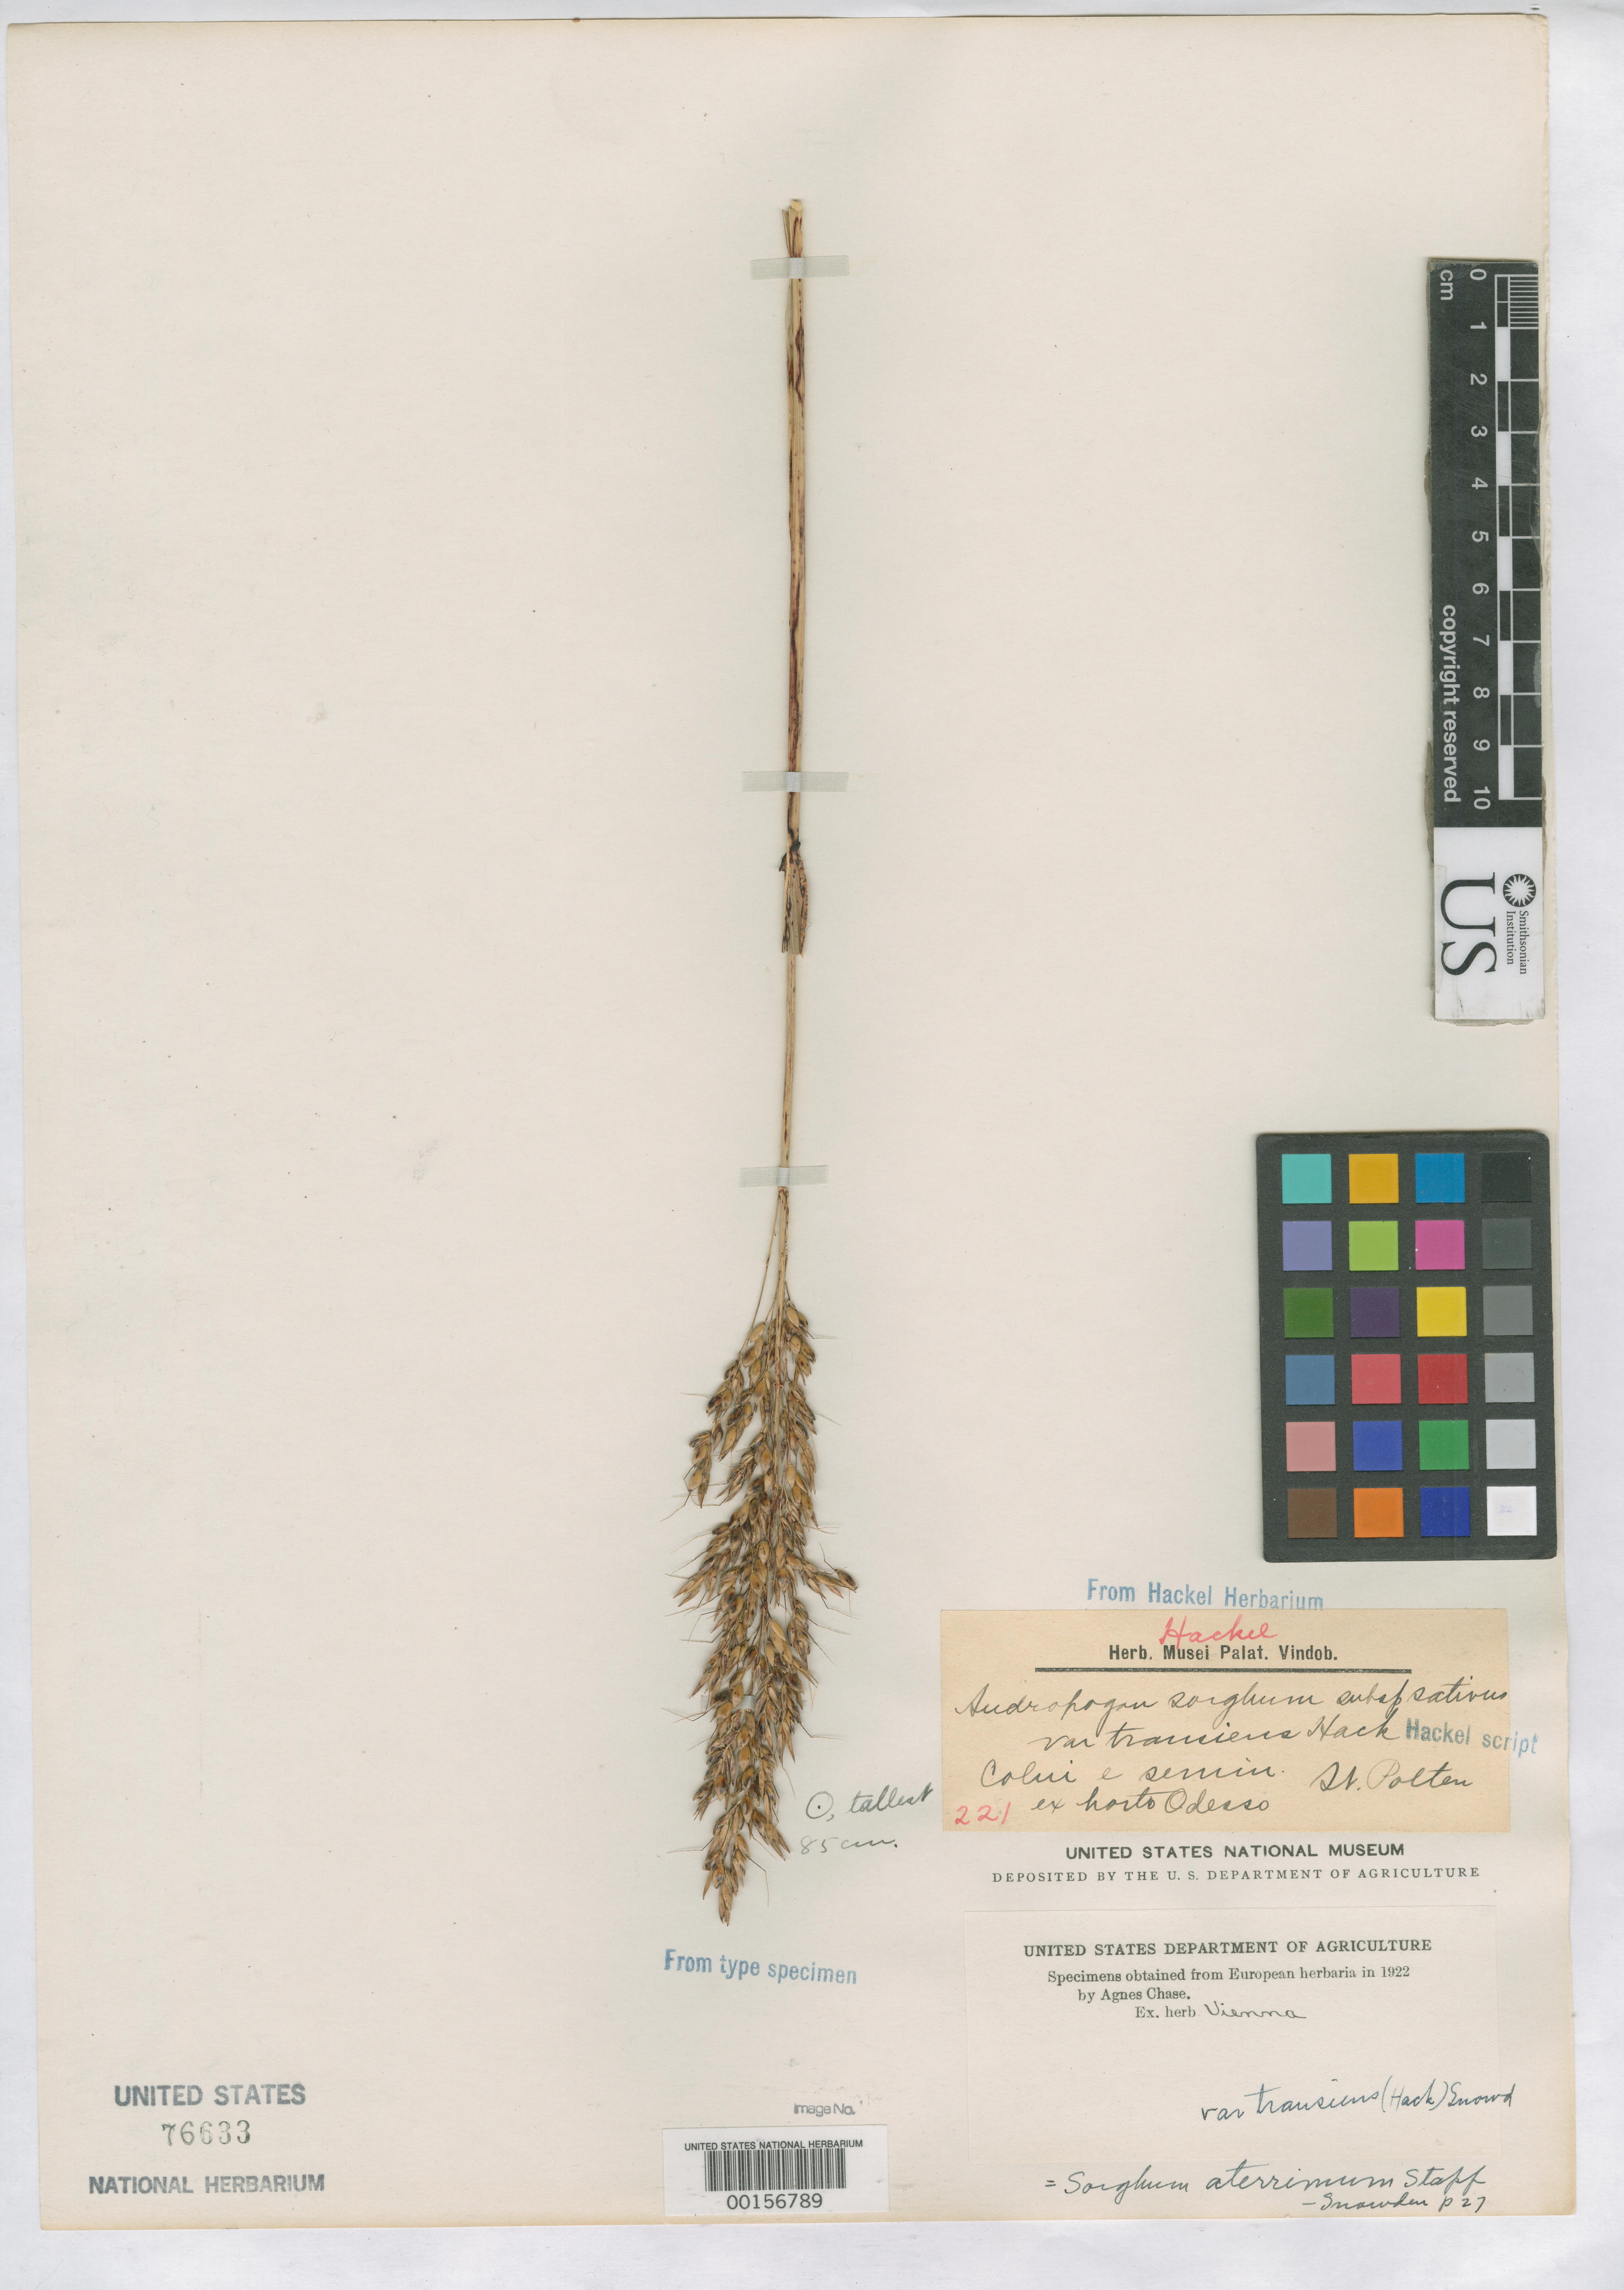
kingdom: Plantae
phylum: Tracheophyta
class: Liliopsida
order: Poales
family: Poaceae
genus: Andropogon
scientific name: Andropogon sorghum subsp. sativus var. transiens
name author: Hack. in A. DC.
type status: Type Fragment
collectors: S. Polten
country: Ukraine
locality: Odessa Oblast, pr. Odessa, colui E Semina.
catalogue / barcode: US 76633